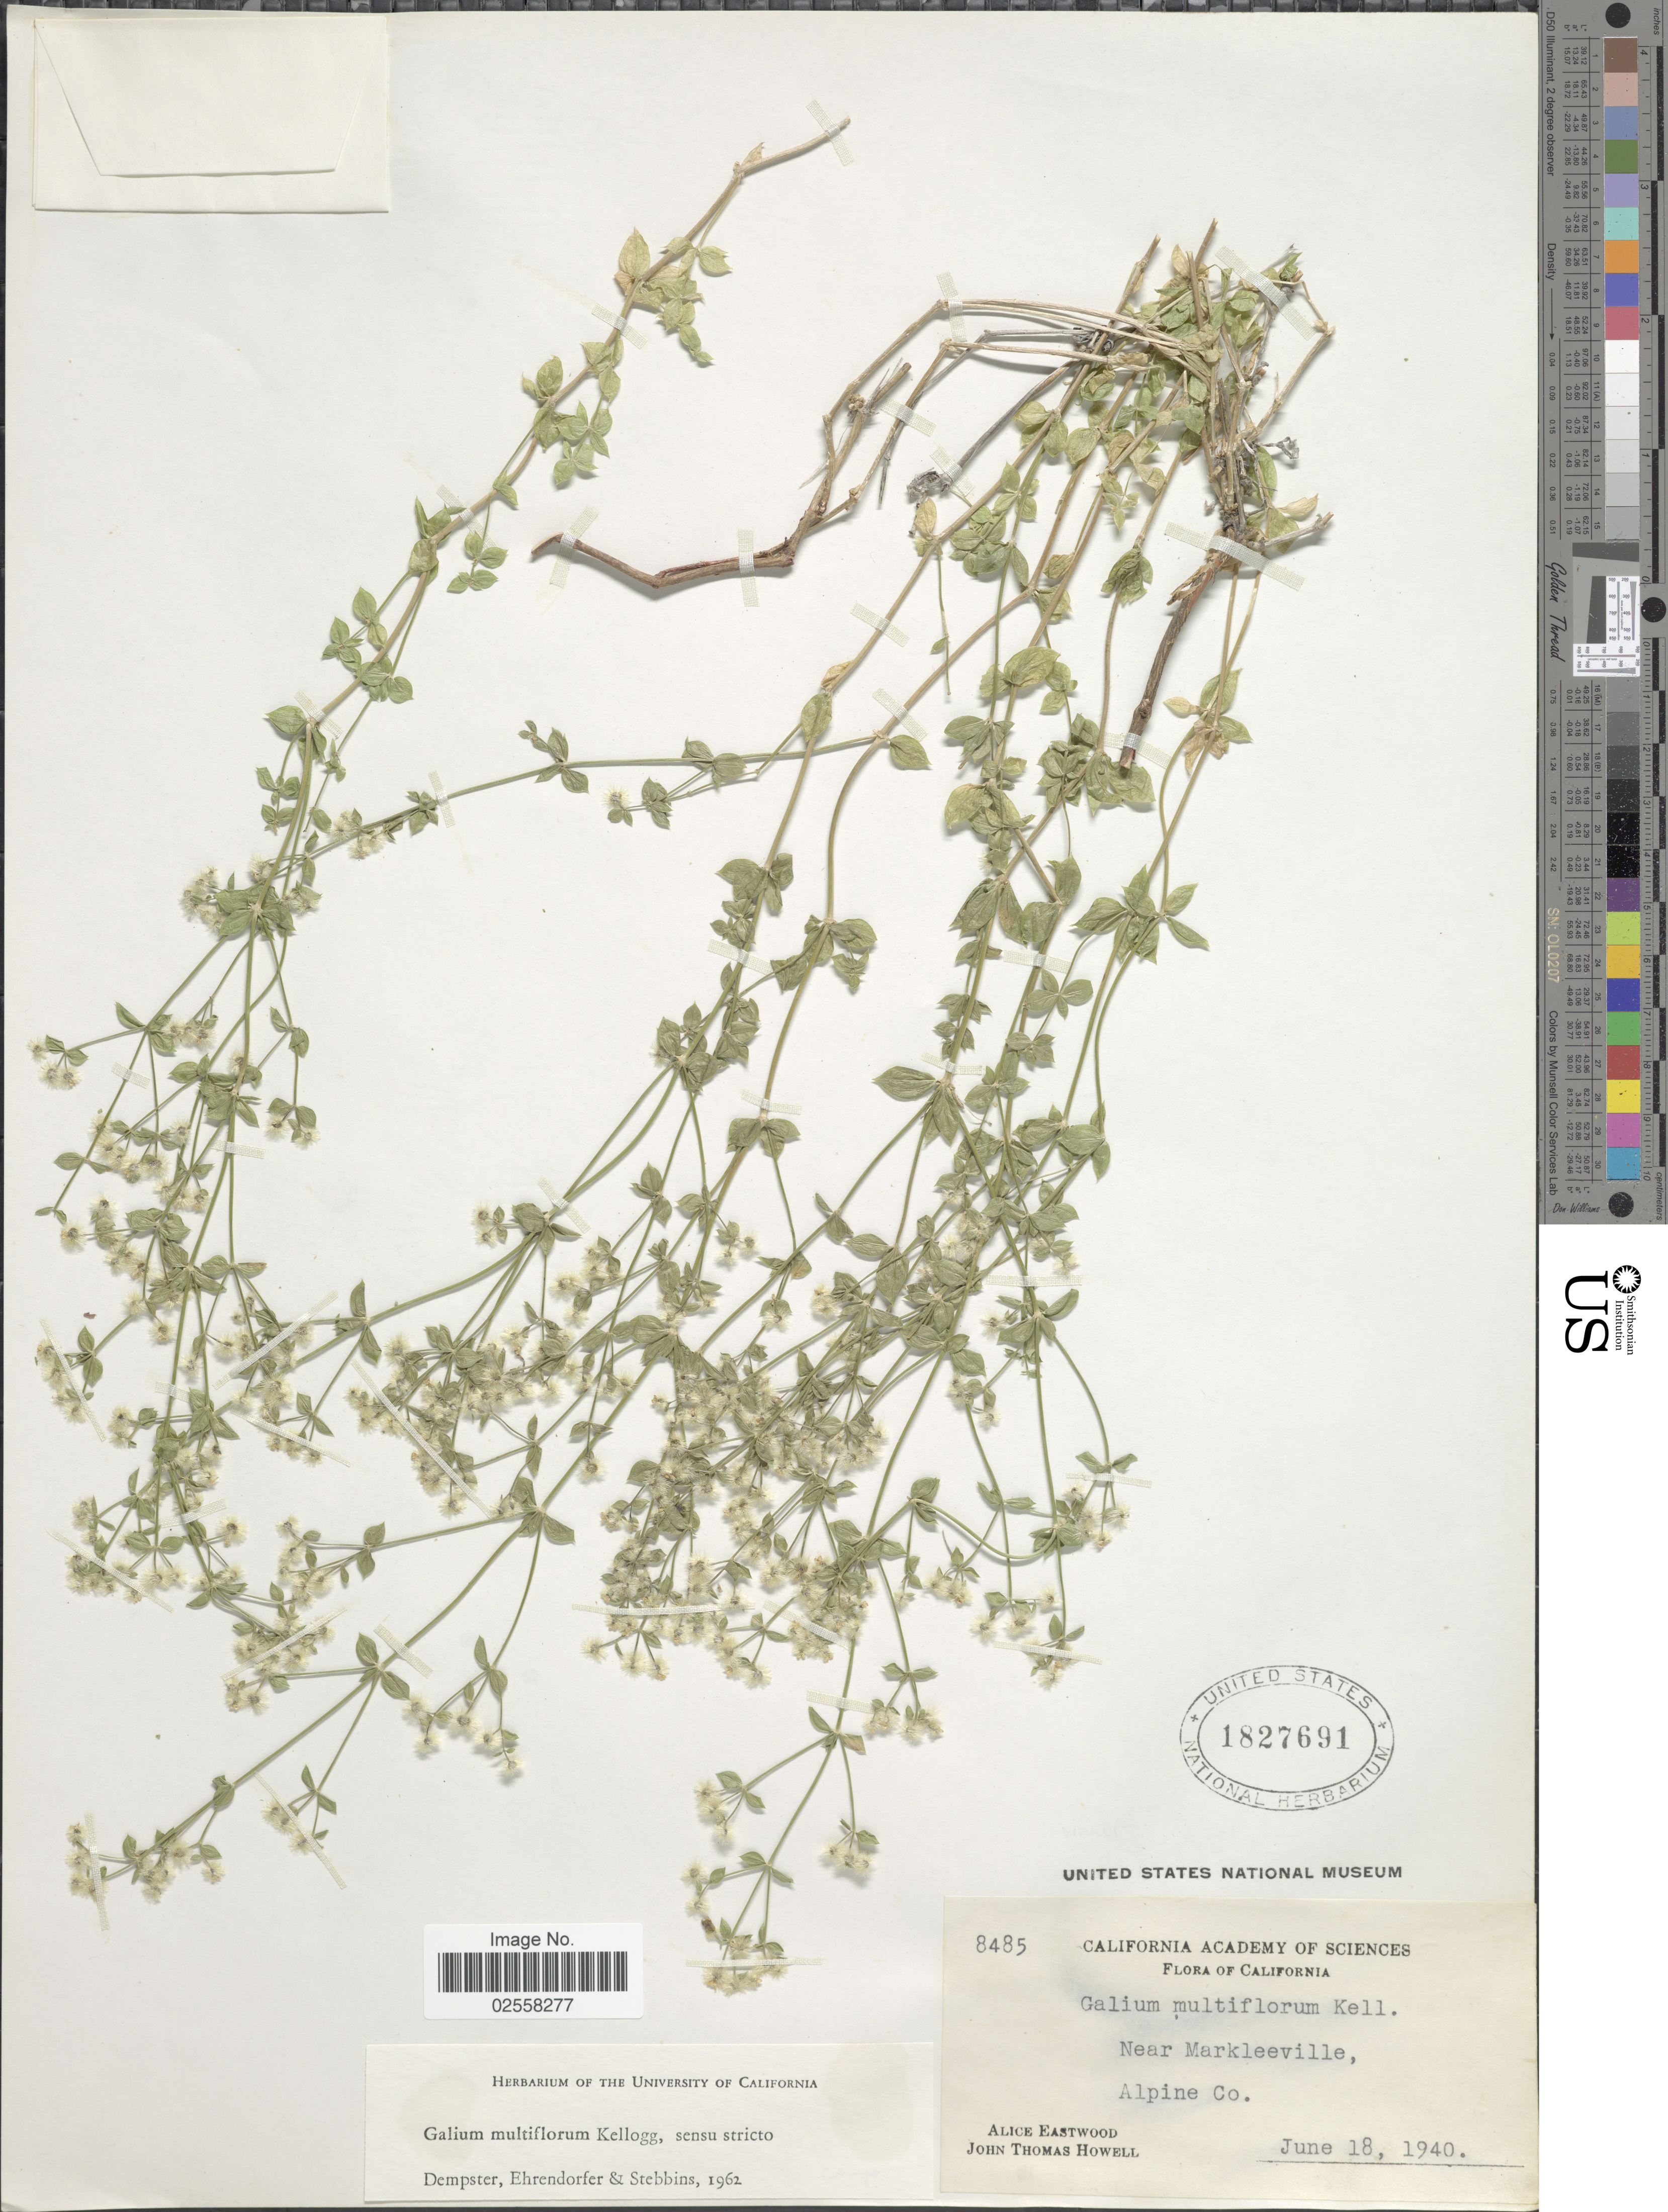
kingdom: Plantae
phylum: Tracheophyta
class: Magnoliopsida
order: Gentianales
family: Rubiaceae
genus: Galium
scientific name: Galium multiflorum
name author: Kellogg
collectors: A. Eastwood & J. T. Howell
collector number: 8485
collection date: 1940-06-18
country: United States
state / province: California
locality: Near Markleeville, Alpine Co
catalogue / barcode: US 1827691